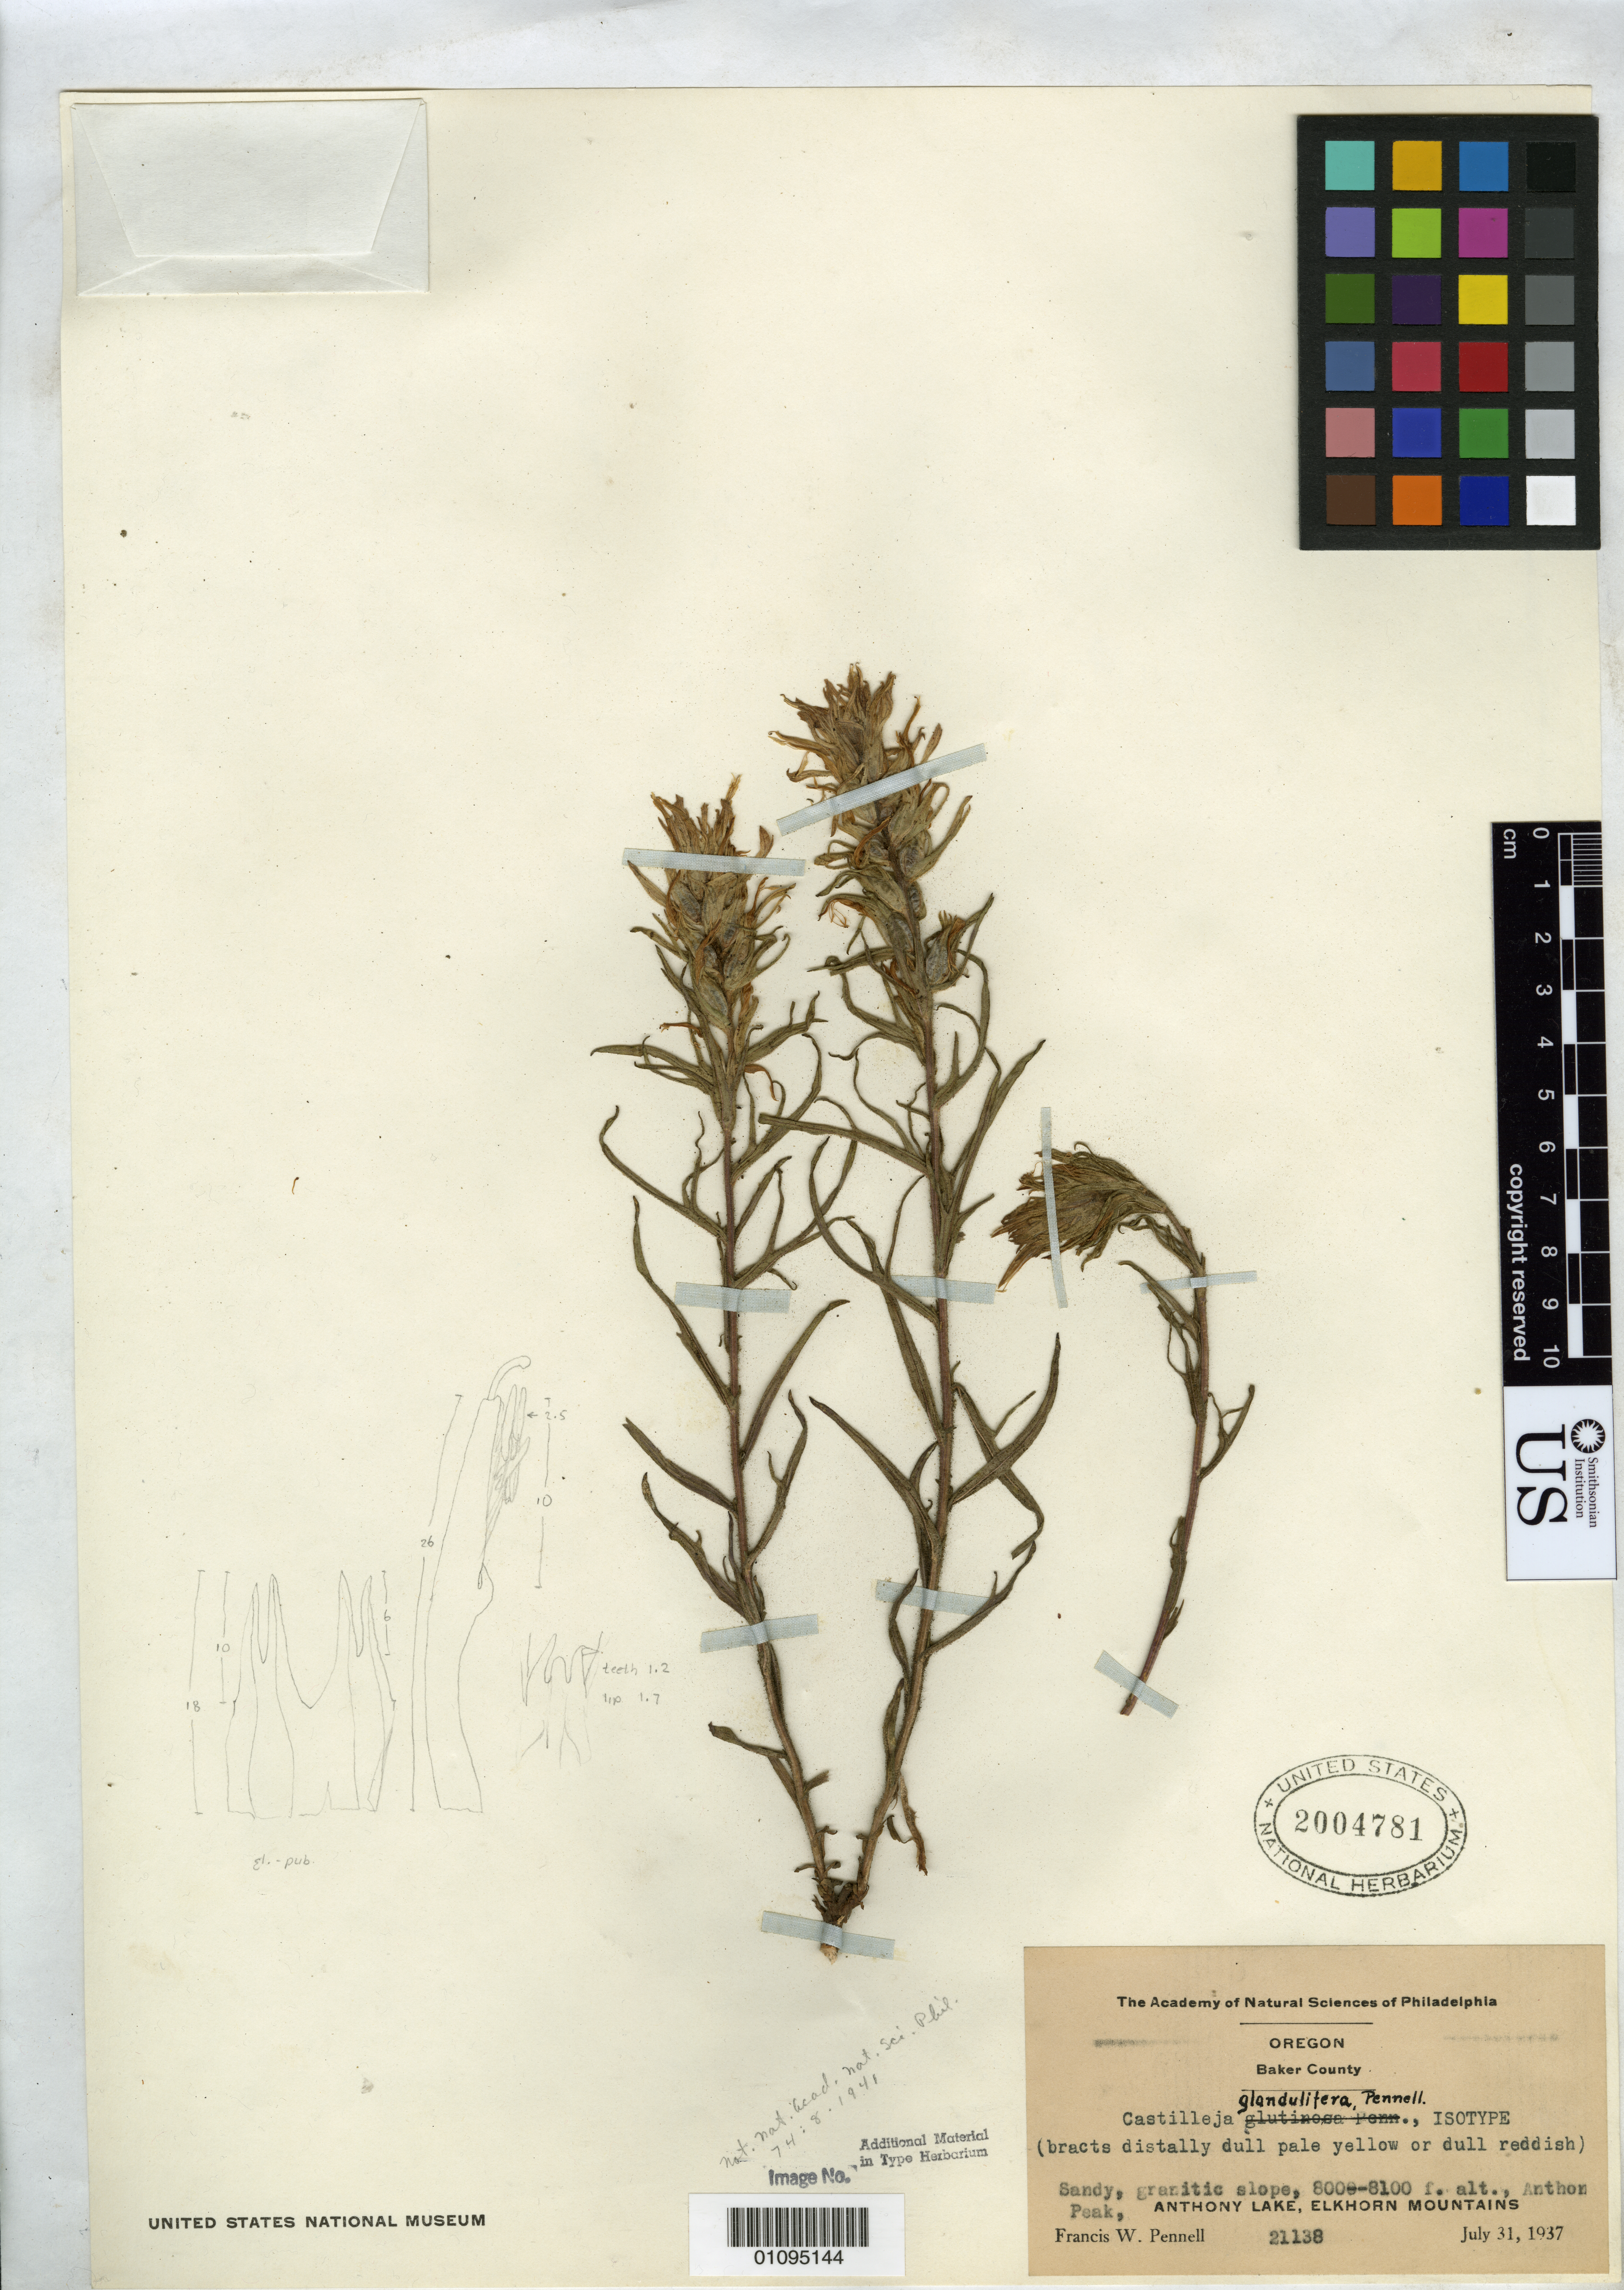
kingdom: Plantae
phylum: Tracheophyta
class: Magnoliopsida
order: Lamiales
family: Orobanchaceae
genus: Castilleja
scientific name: Castilleja glandulifera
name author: Pennell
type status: Isotype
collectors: F. W. Pennell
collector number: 21138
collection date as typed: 31 Jul 1937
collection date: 1937-07-31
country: United States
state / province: Oregon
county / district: Baker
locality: Anthony Peak, Anthony Lake, Elkhorn Mountains.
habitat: Sandy, granite slope.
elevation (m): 2438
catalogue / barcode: US 2004781